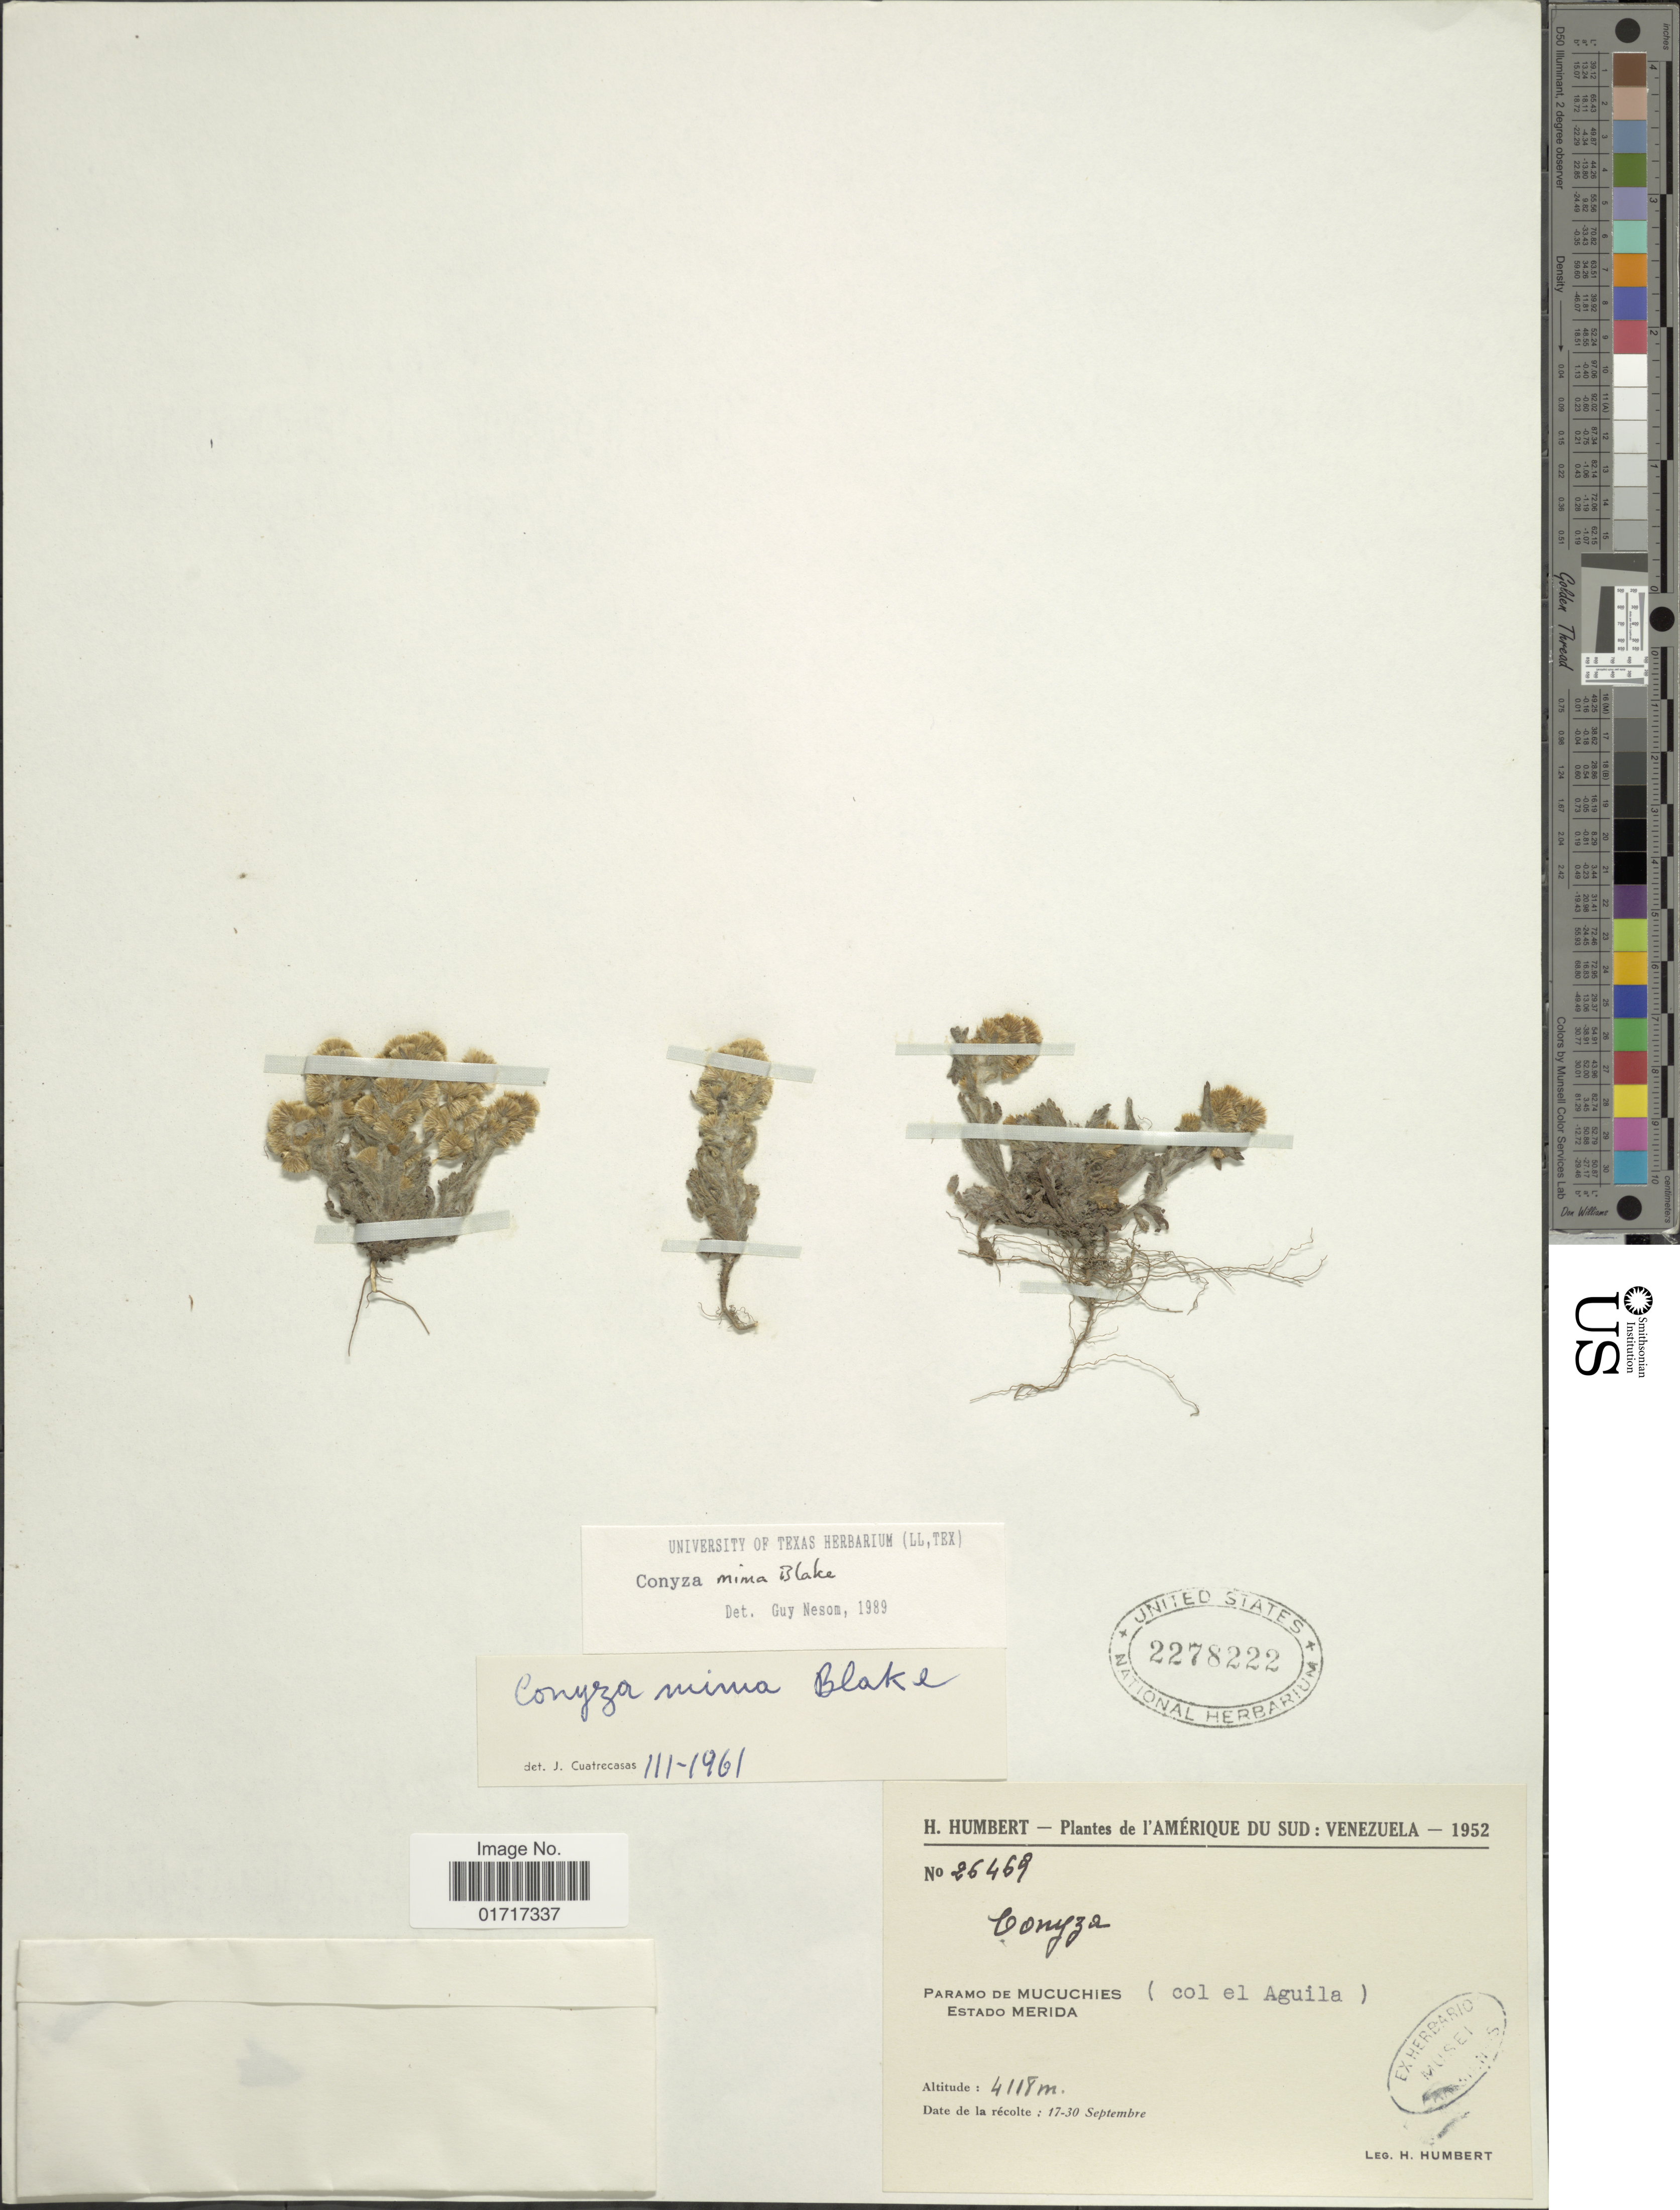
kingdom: Plantae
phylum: Tracheophyta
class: Magnoliopsida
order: Asterales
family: Asteraceae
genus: Conyza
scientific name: Conyza mima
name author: S.F. Blake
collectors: H. Humbert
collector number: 26469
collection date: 1952-09-17/1952-09-30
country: Venezuela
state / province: Mérida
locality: Paramo de Mucuchies. Estado Merida.( Col el Aguila).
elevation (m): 4118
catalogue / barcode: US 2278222